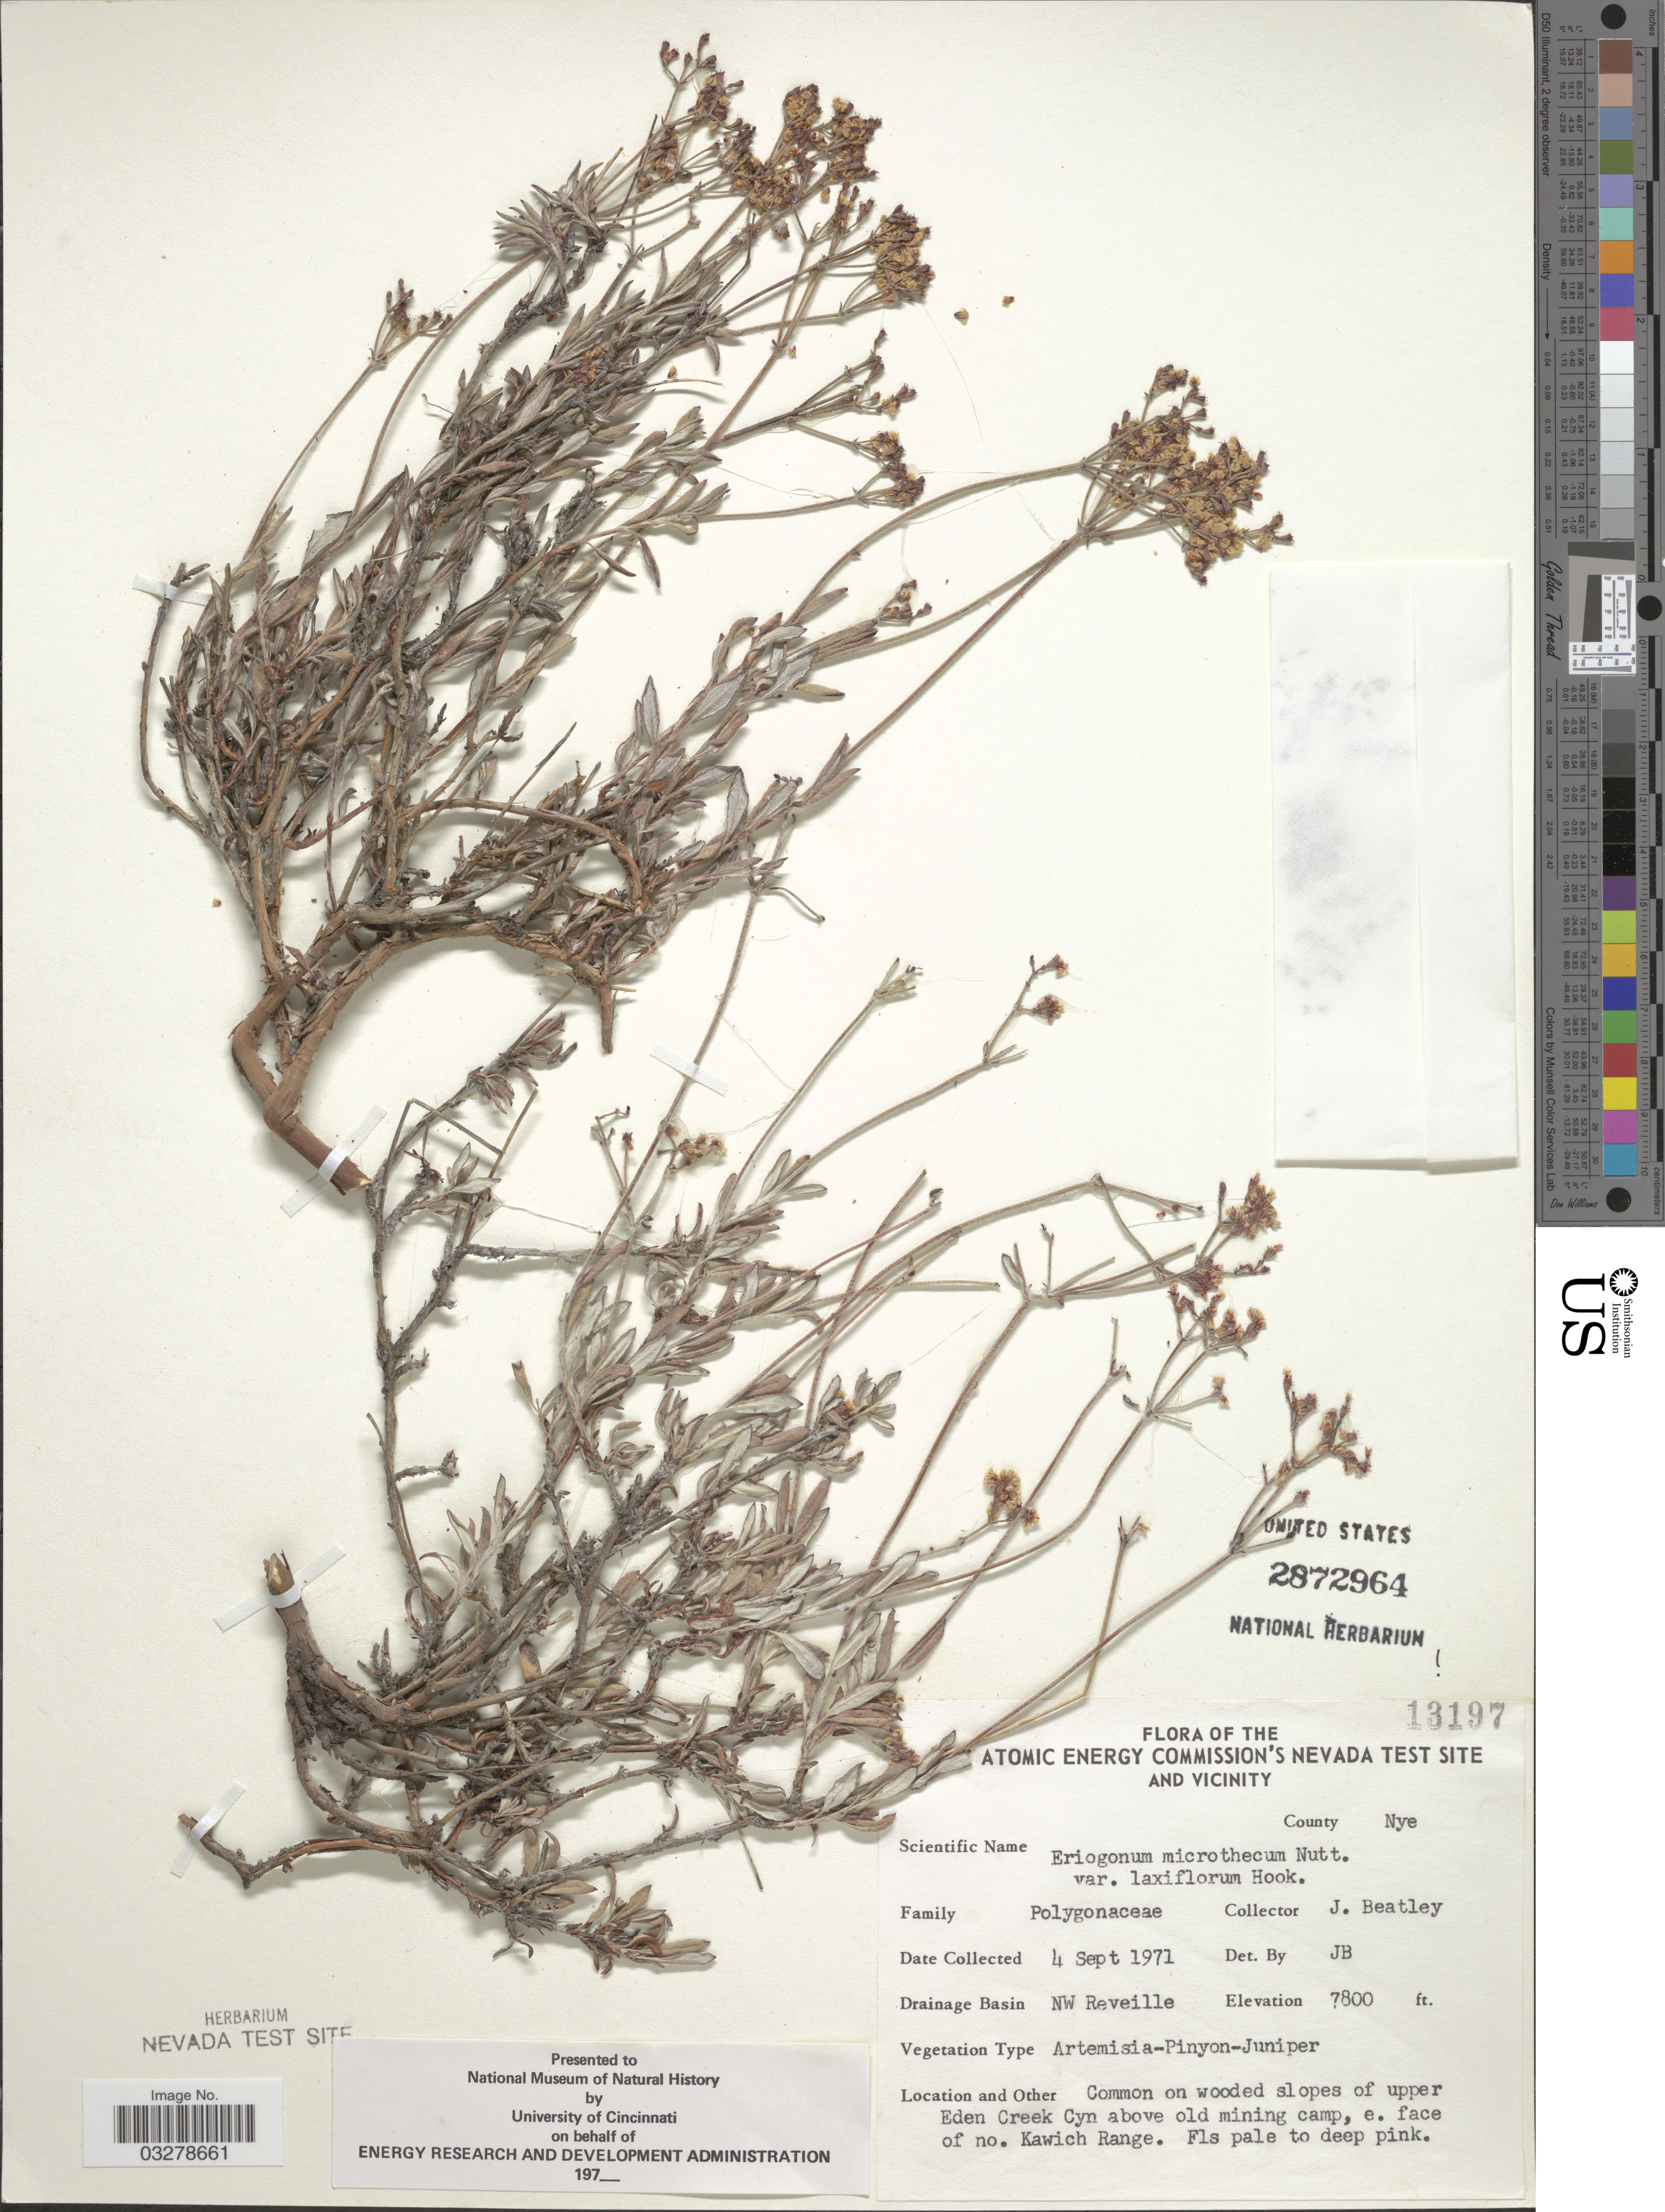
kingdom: Plantae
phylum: Tracheophyta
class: Magnoliopsida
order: Caryophyllales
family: Polygonaceae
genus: Eriogonum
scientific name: Eriogonum microtheca var. laxiflorum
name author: Hook.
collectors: J. C. Beatley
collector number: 13197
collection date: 1971-09-04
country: United States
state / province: Nevada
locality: U.S. Atomic Energy Commission's Nevada Test Site and Vicinity. County Nye. Drainage Basin NW Reveille. Common on wooded slopes of upper Eden Creek Cyn above old mining camp, e. face of no. Kawich Range.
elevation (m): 2377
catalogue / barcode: US 2872964